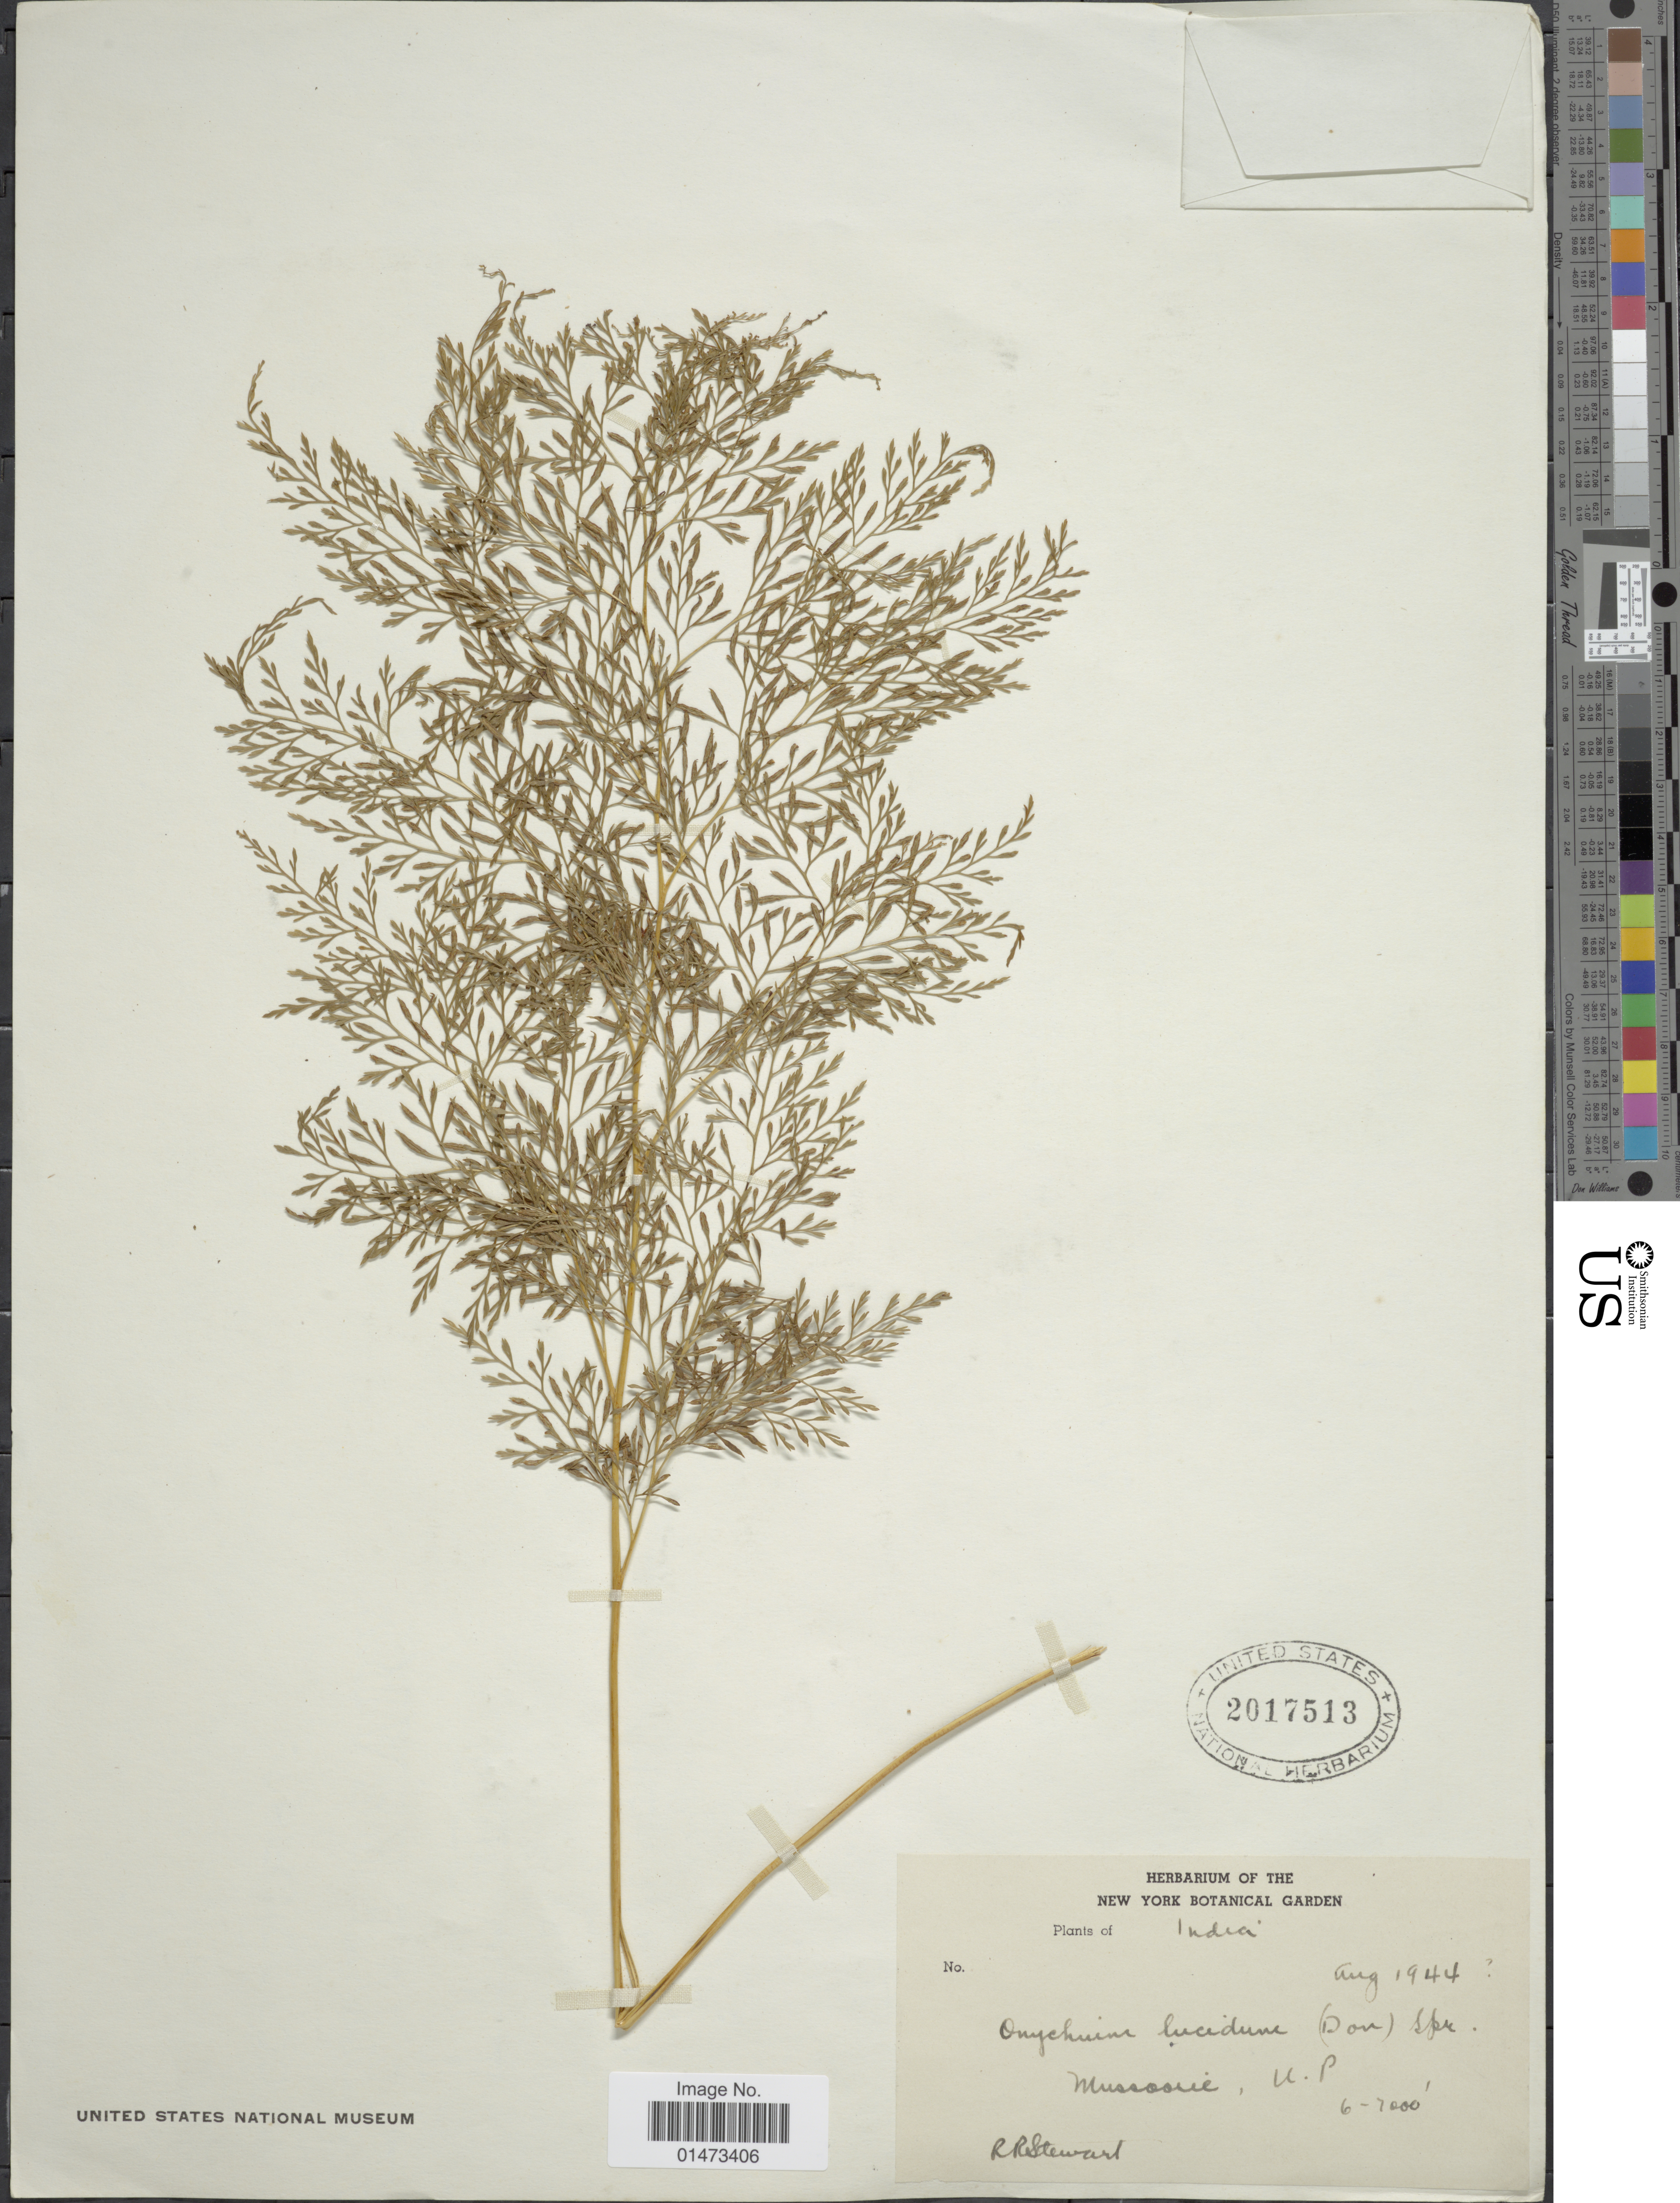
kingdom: Plantae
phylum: Tracheophyta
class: Polypodiopsida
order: Polypodiales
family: Pteridaceae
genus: Onychium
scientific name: Onychium lucidum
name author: (D. Don) Spreng.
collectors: R. R. Stewart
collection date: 1944-08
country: India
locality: Mussoorie, U. P.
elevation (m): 1829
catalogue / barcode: US 2017513